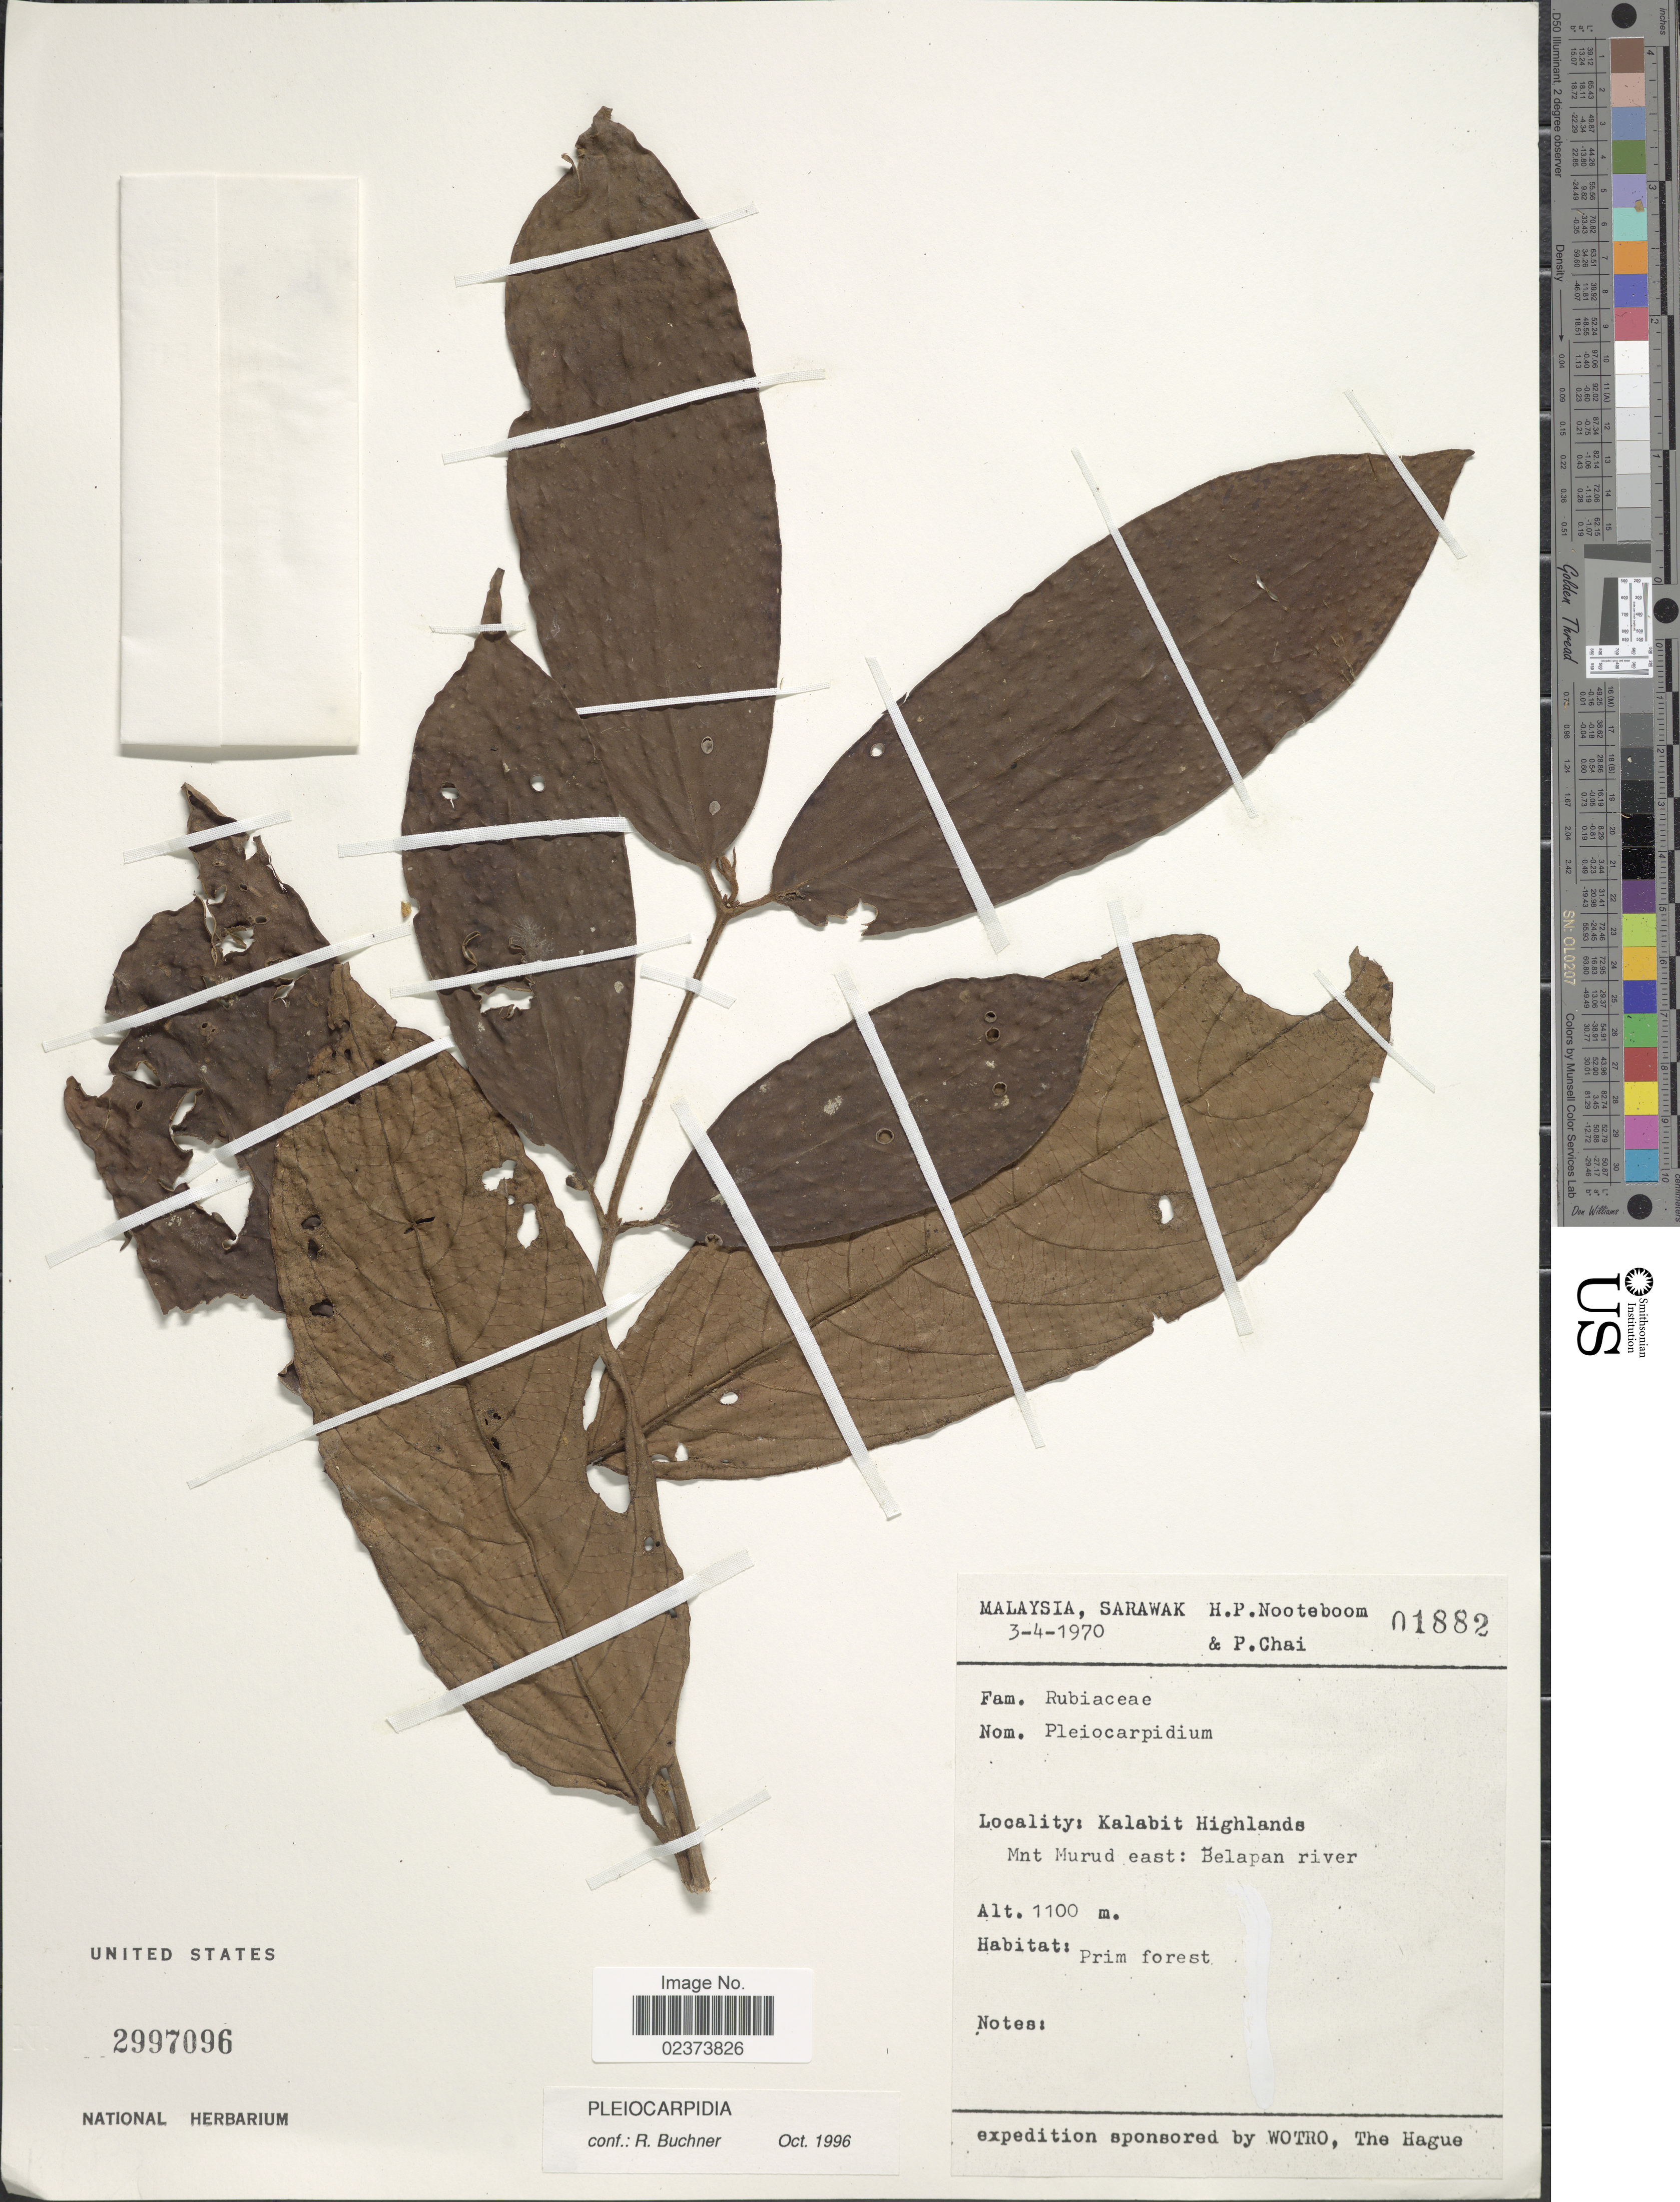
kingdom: Plantae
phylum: Tracheophyta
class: Magnoliopsida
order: Gentianales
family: Rubiaceae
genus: Pleiocarpidia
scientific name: Pleiocarpidia sp.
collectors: H. P. Nooteboom & P. Chai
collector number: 01882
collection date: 1970-04-03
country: Malaysia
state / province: Sarawak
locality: Malaysia, Sarawak, Kalabit Highlands, Mnt Murud east: Belapan river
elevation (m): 1100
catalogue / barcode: US 2997096